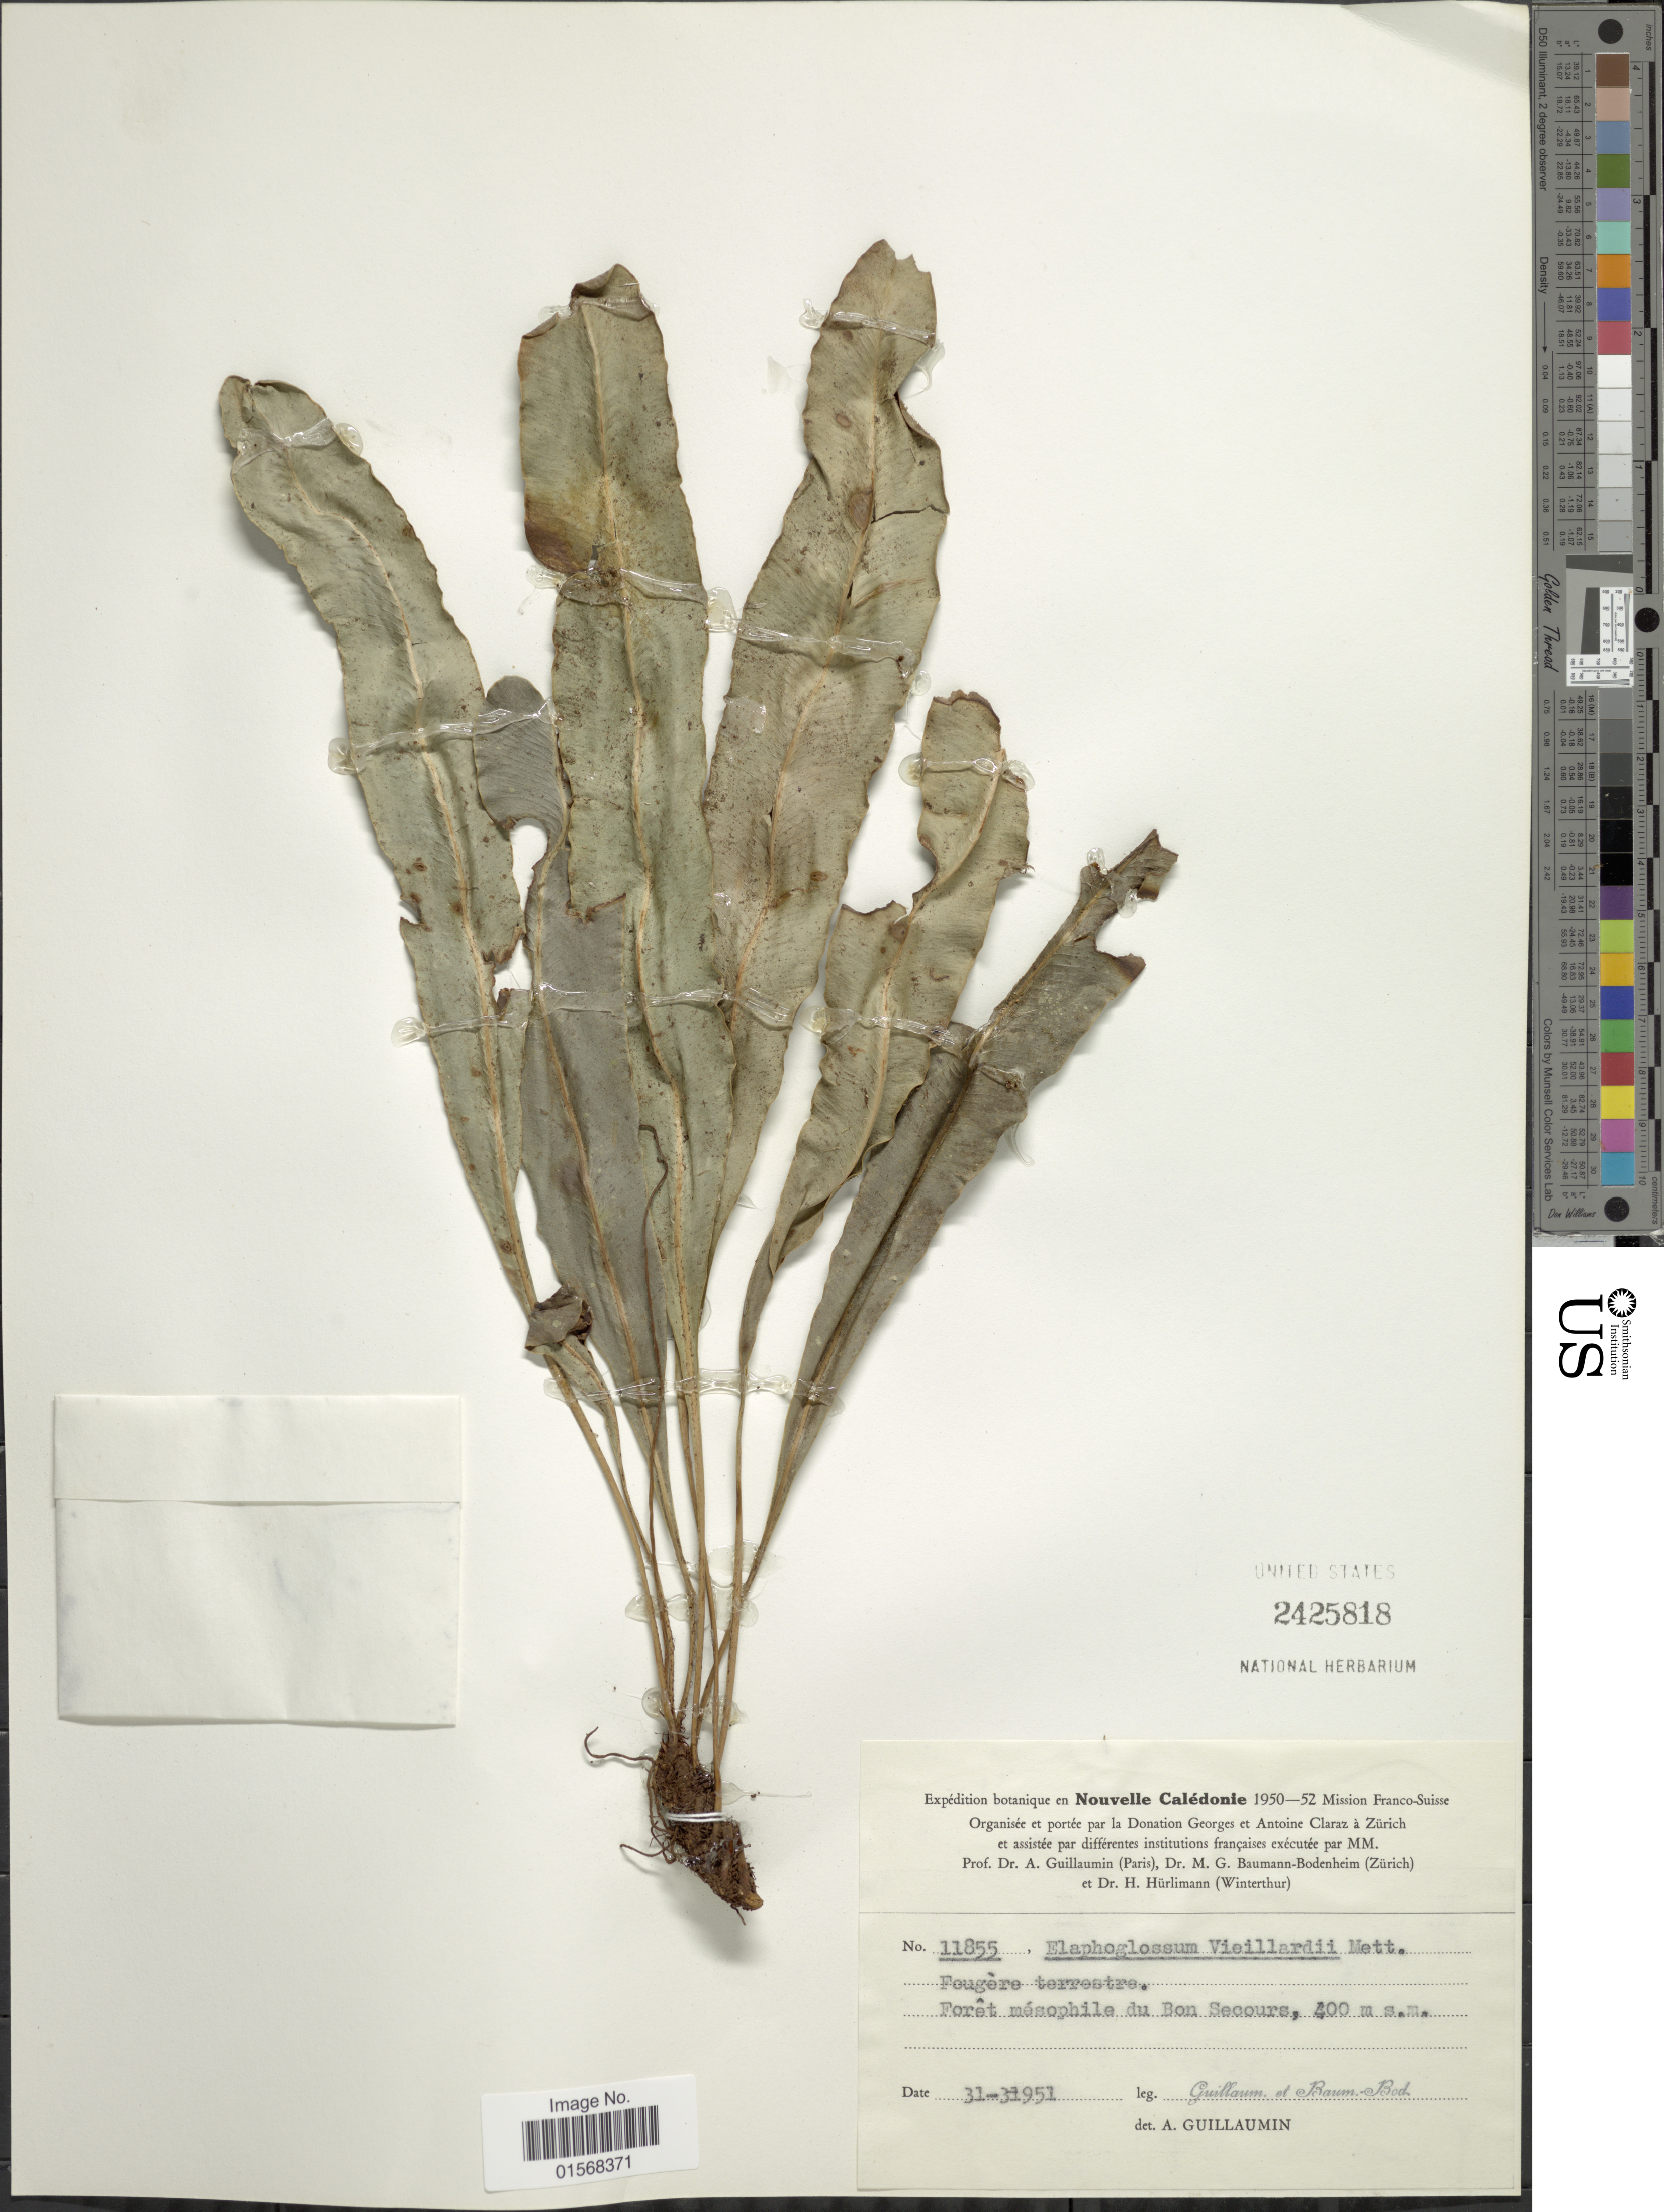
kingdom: Plantae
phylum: Tracheophyta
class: Polypodiopsida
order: Polypodiales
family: Dryopteridaceae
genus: Elaphoglossum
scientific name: Elaphoglossum vieillardii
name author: (Mett.) T. Moore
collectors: A. Guillaumin & M. G. Baumann-Bodenheim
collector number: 11855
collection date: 1951-03-31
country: New Caledonia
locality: Nouvelle Caledonie. Foret mesophile du Bon Secours.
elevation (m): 400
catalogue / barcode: US 2425818